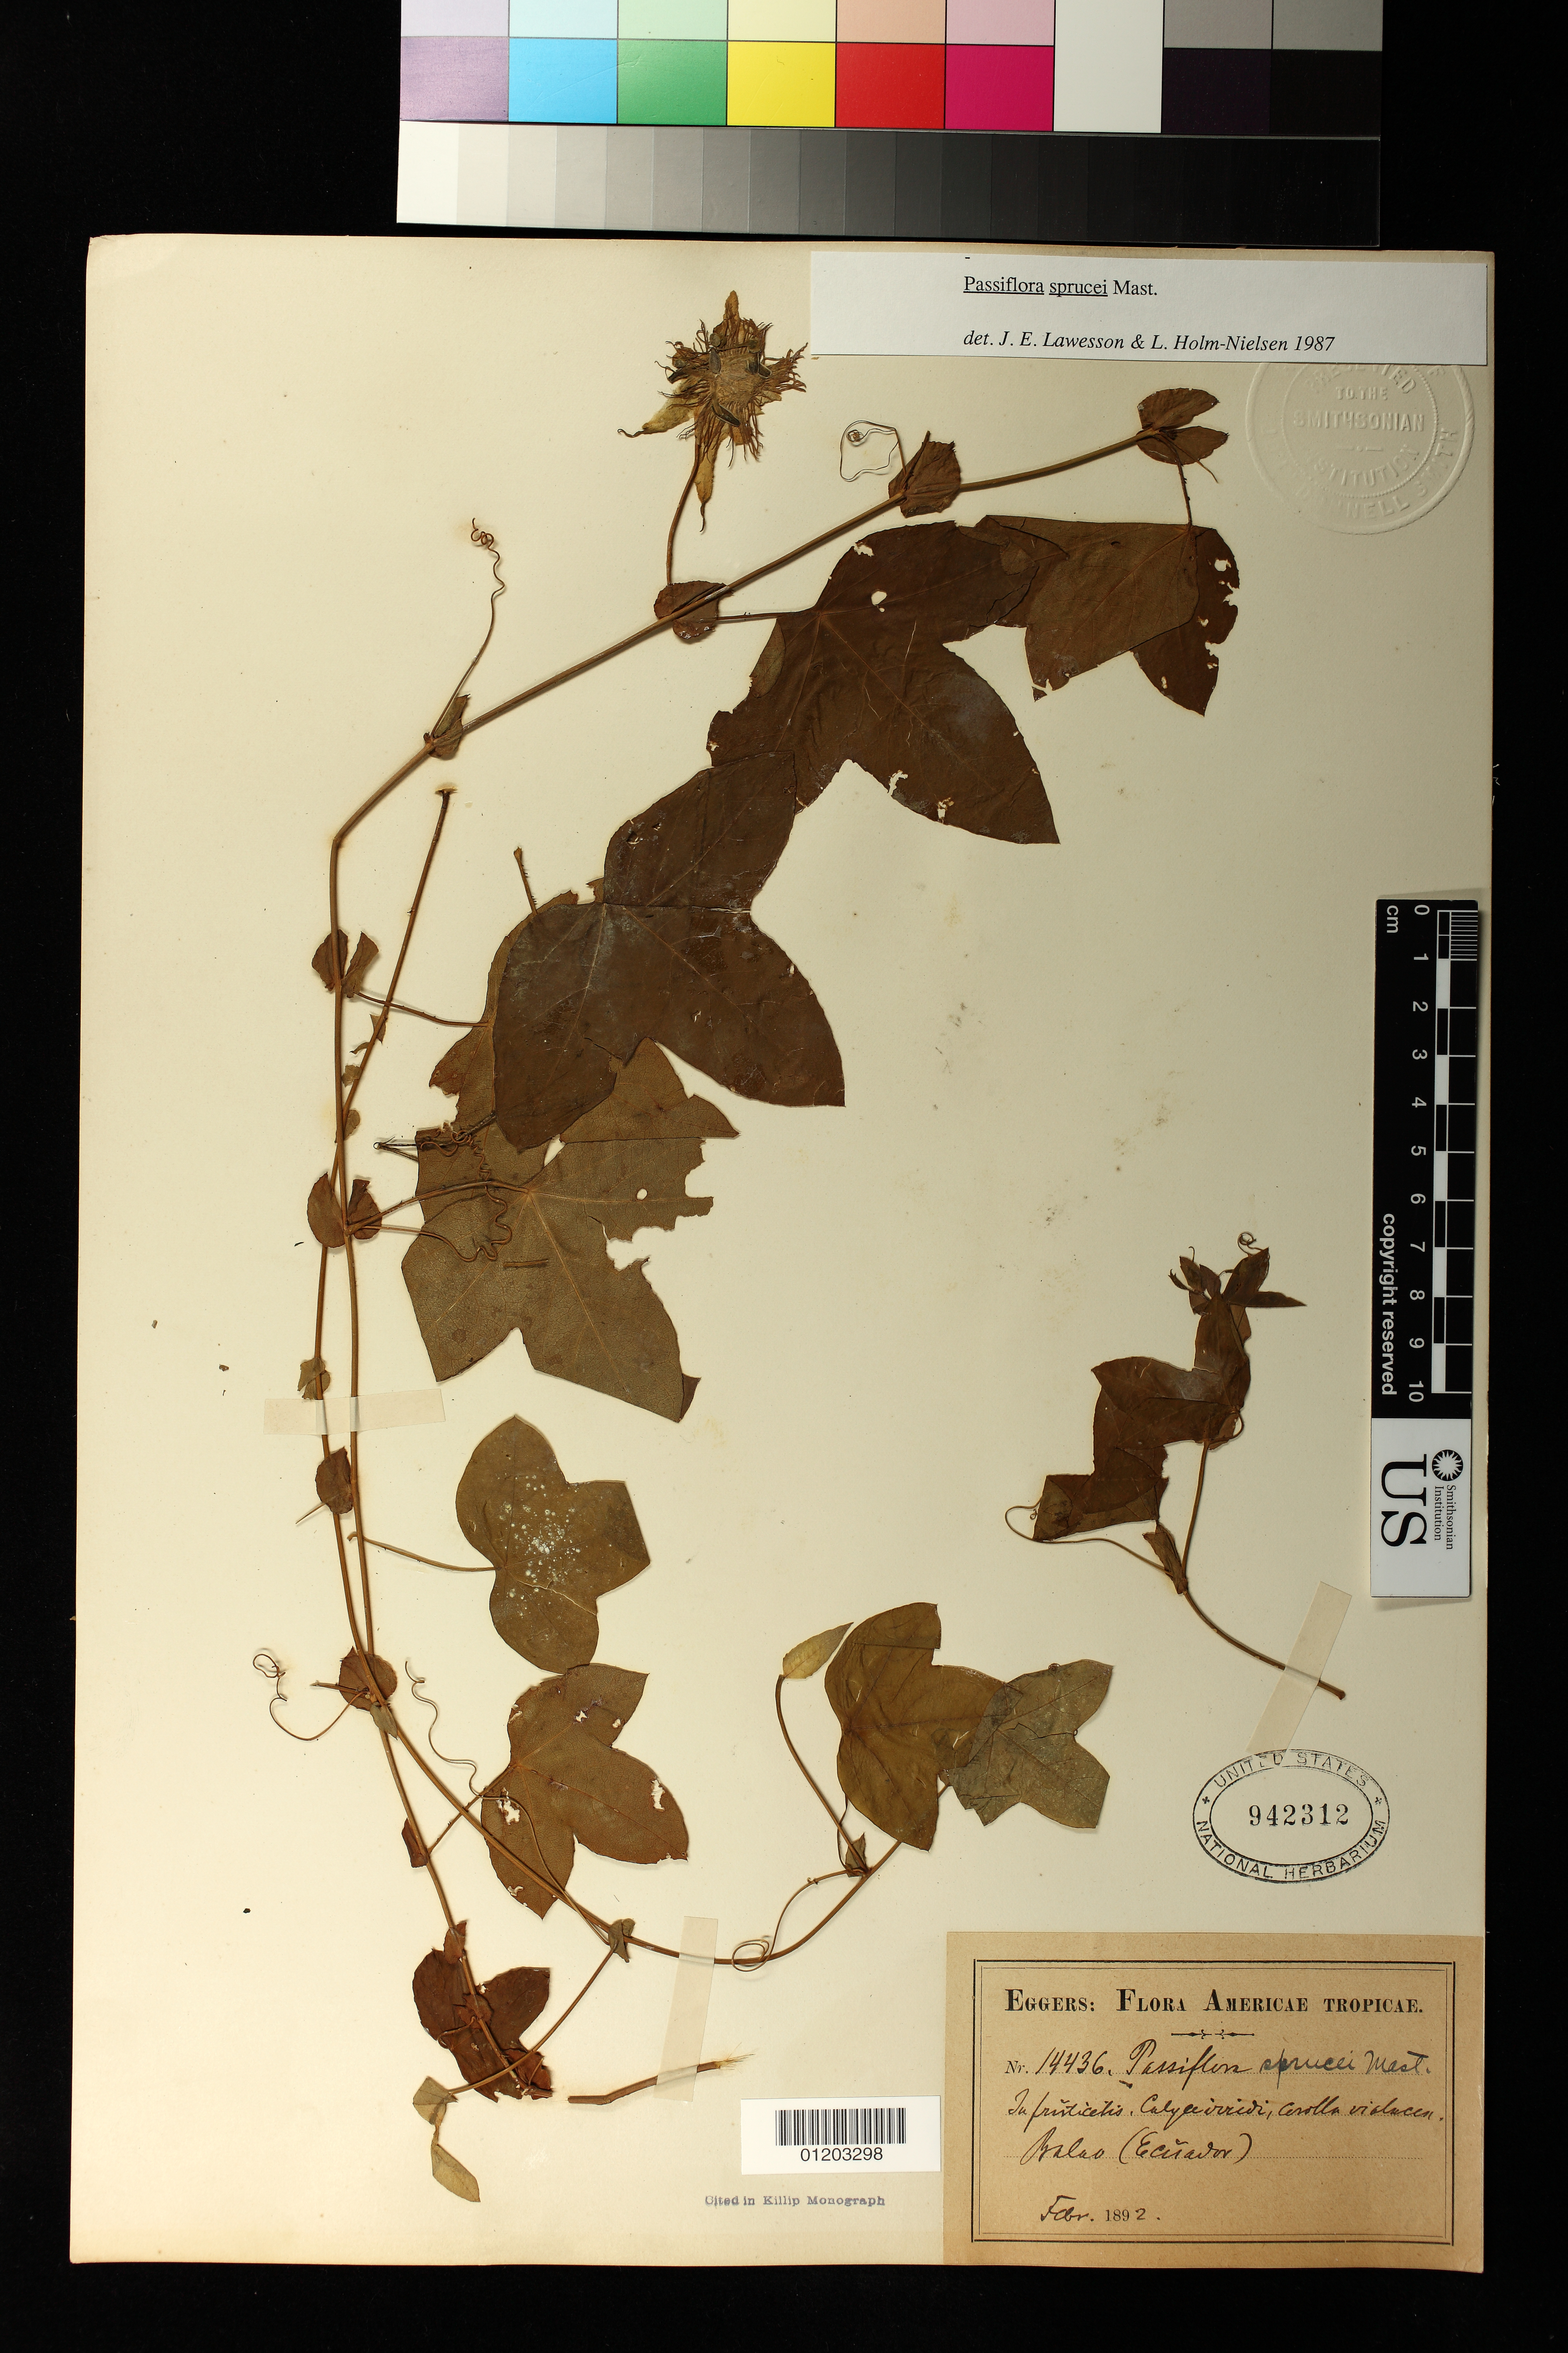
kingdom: Plantae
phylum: Tracheophyta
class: Magnoliopsida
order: Malpighiales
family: Passifloraceae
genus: Passiflora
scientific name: Passiflora sprucei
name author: Mast.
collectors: -. Eggers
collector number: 14436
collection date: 1892-02-01/1892-02-28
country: Ecuador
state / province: Guayas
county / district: Balao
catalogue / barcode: US 942312